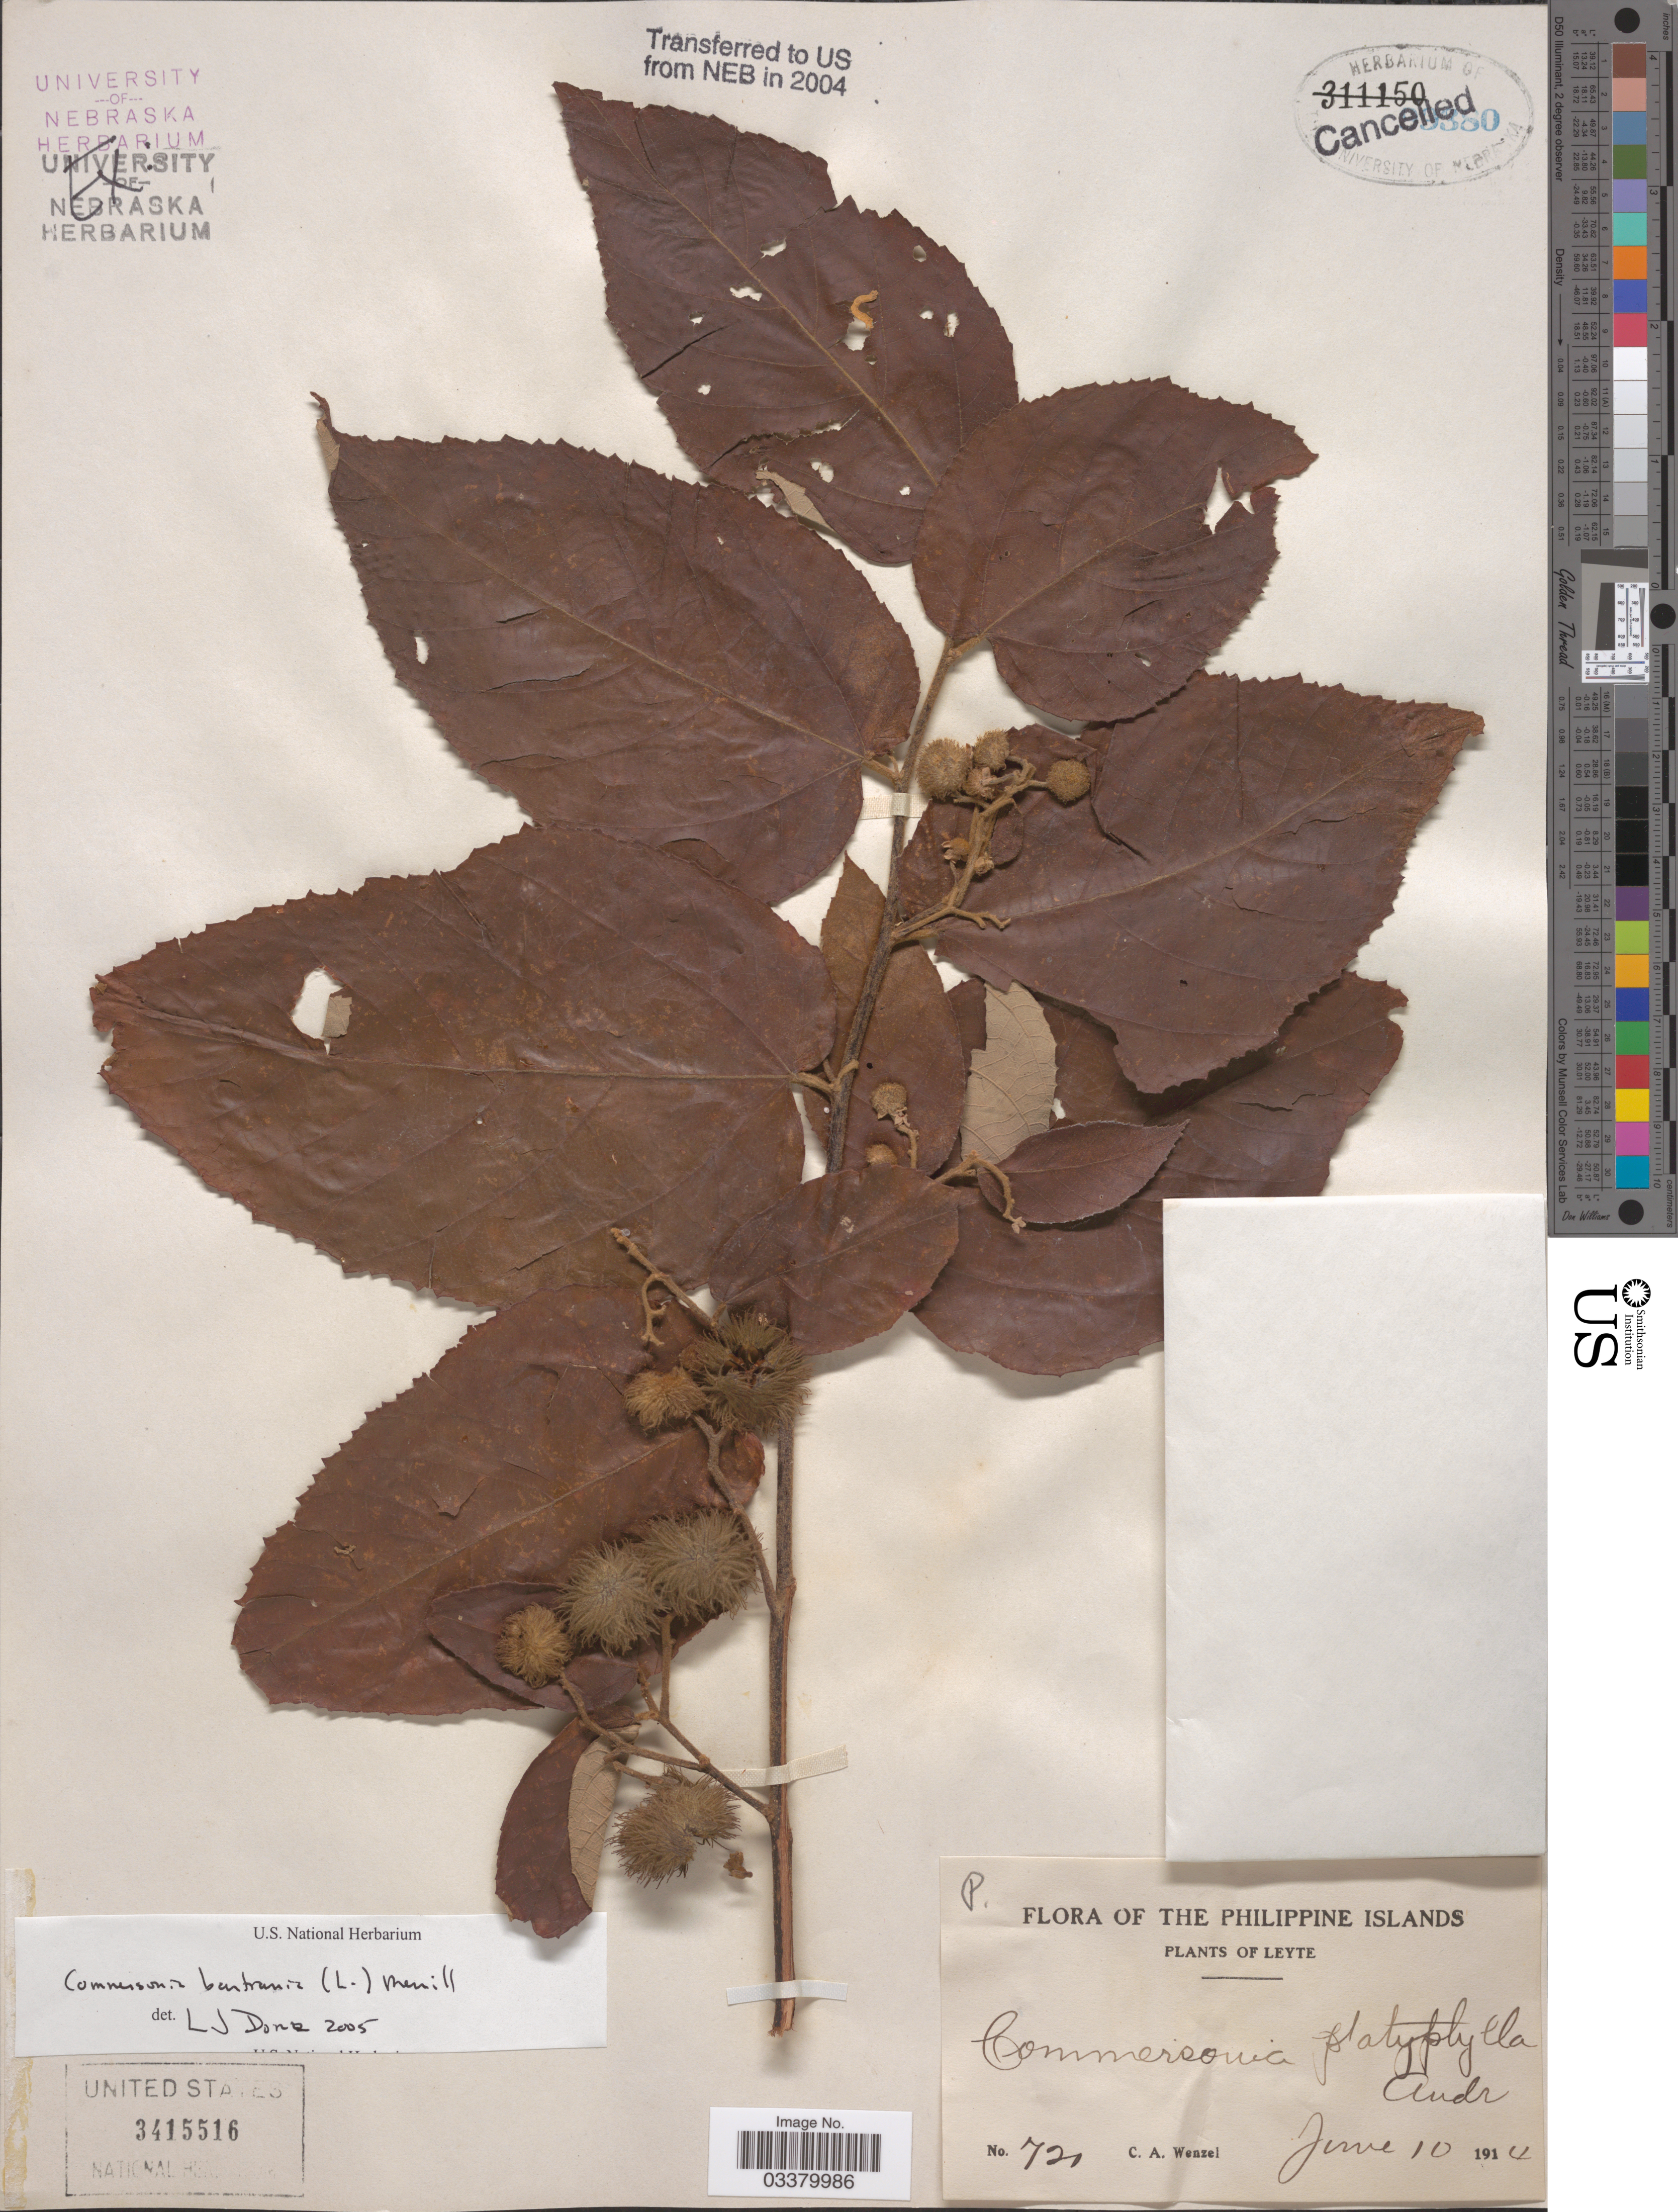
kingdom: Plantae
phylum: Tracheophyta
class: Magnoliopsida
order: Malvales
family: Malvaceae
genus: Commersonia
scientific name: Commersonia bartramia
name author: (L.) Merr.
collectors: C. Wenzel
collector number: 721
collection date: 1914-06-10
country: Philippines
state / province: Eastern Visayas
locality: The Philippine Islands, Leyte.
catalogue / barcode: US 3415516